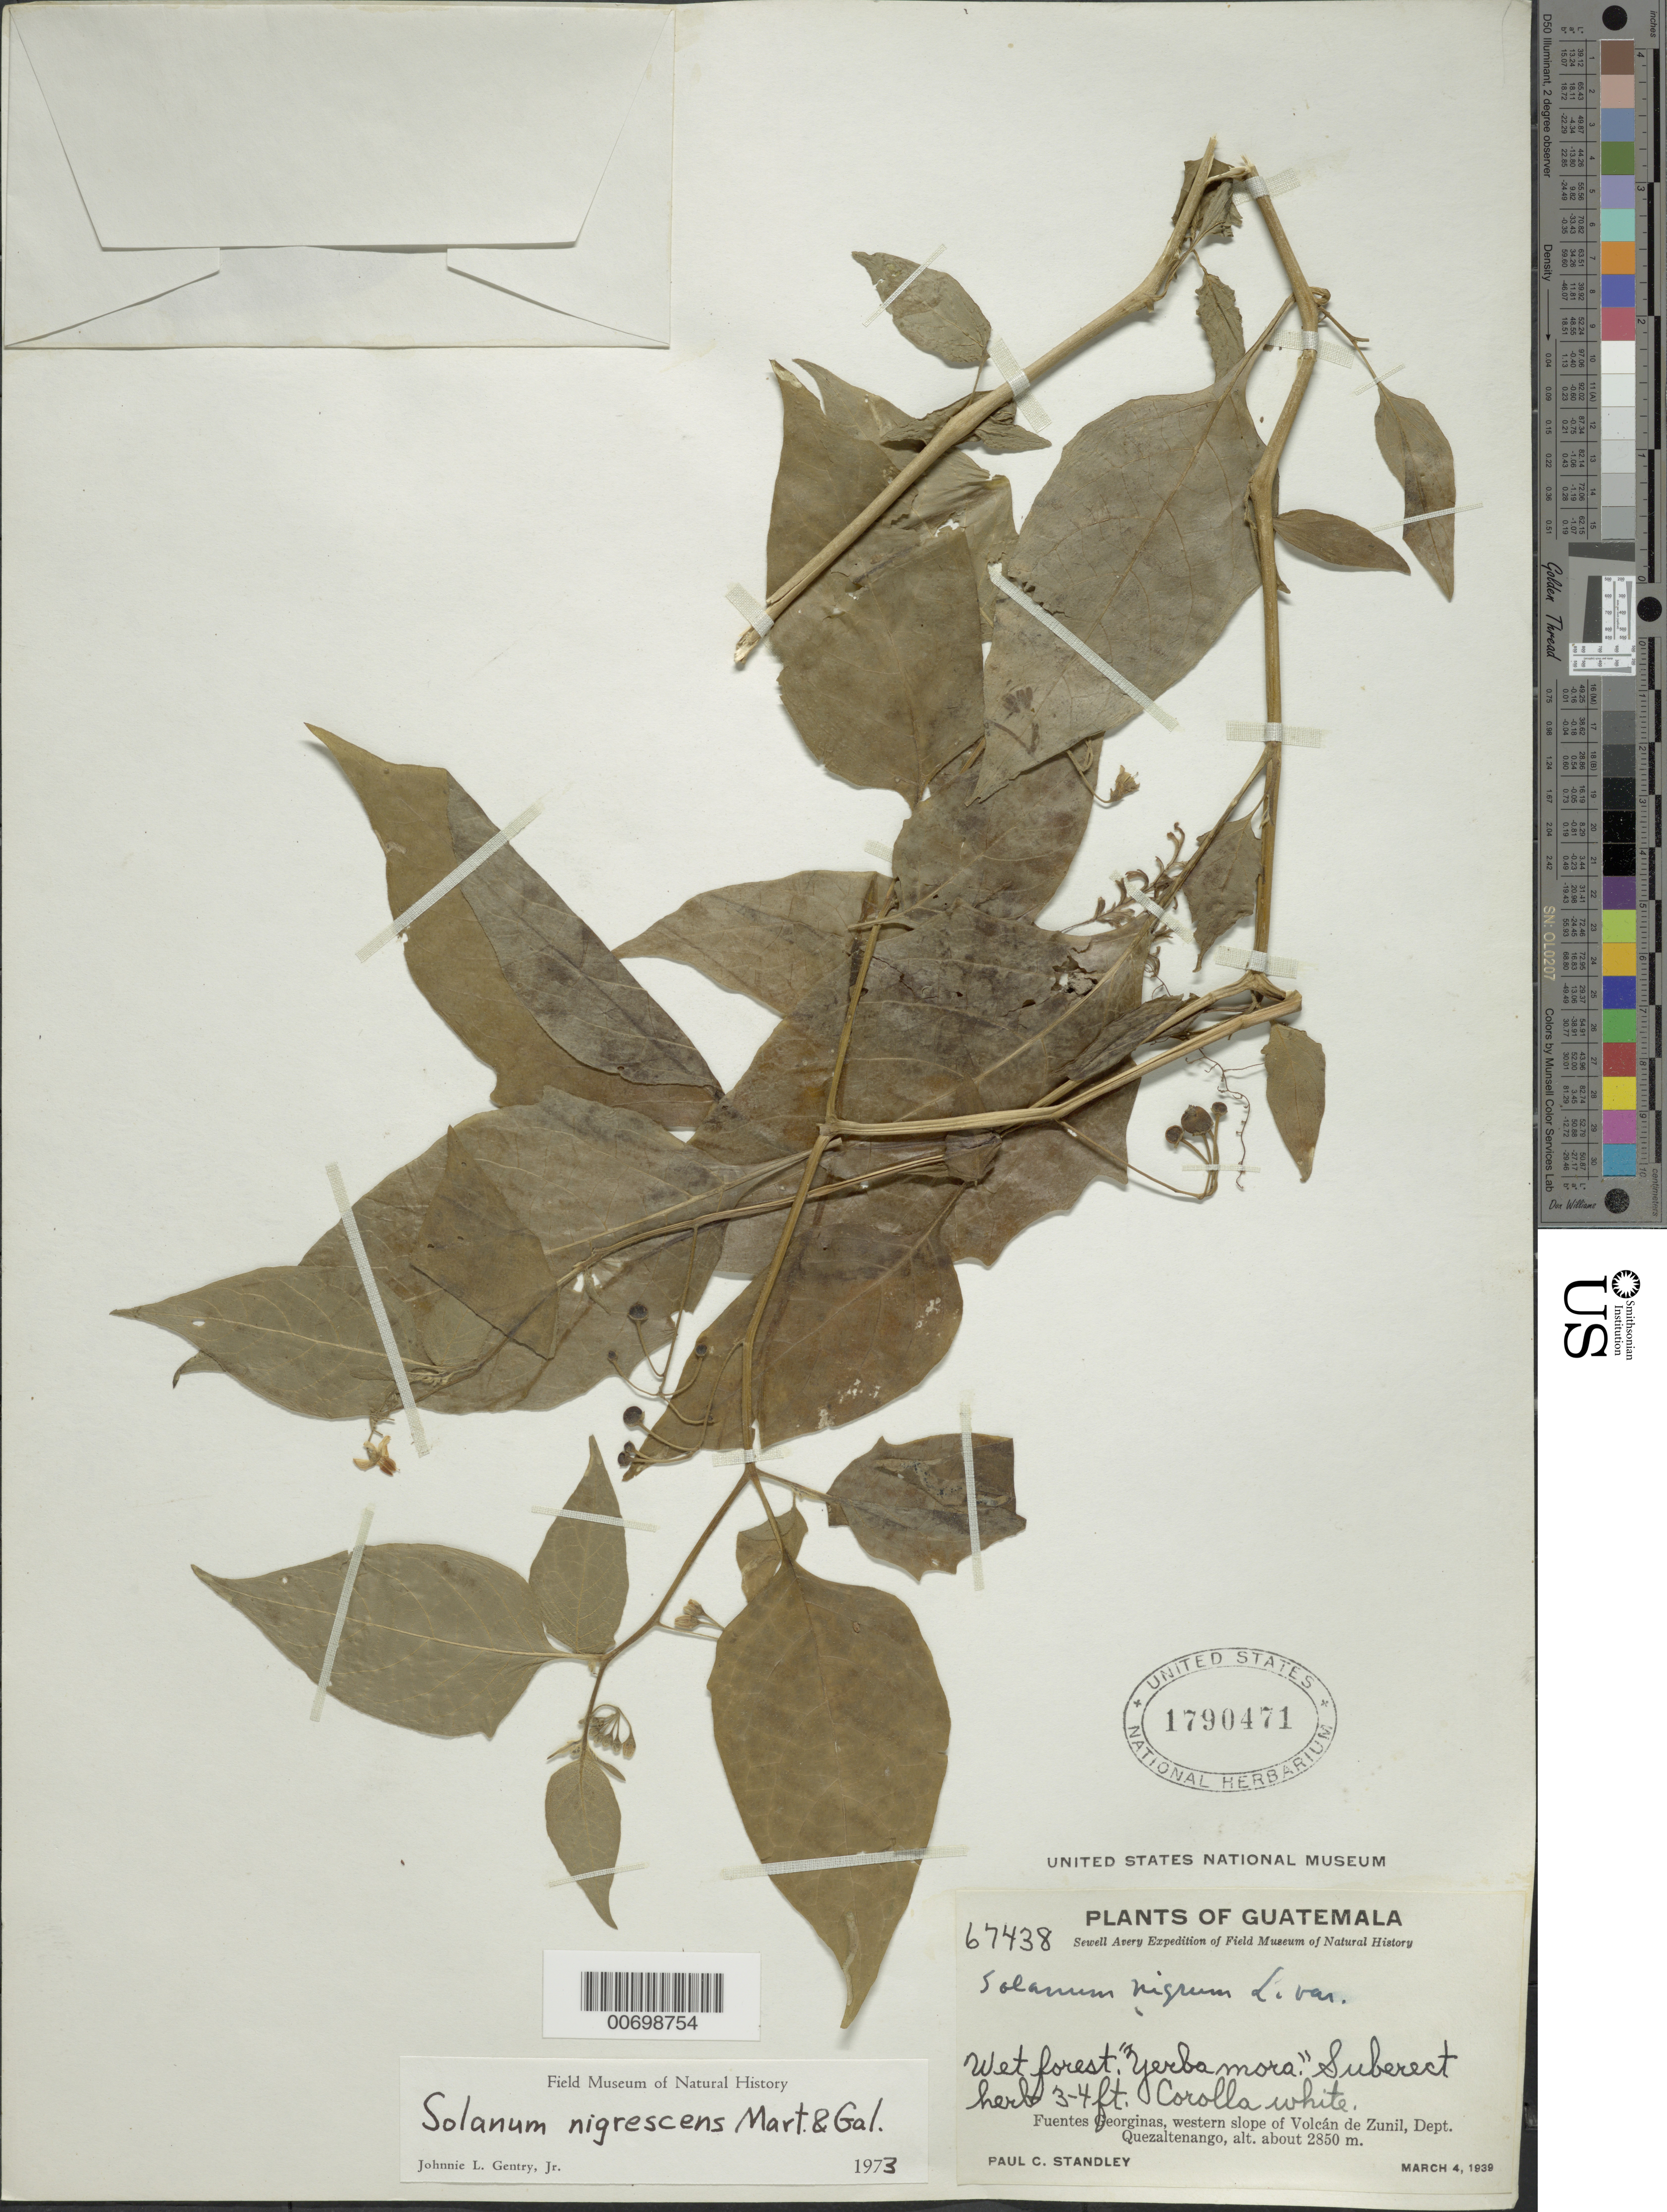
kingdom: Plantae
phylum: Tracheophyta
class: Magnoliopsida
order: Solanales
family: Solanaceae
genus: Solanum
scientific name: Solanum nigrescens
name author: M. Martens & Galeotti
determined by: Gentry, J. L.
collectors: P. C. Standley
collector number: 67438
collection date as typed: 04 Mar 1939 or 03 Apr 1939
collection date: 1939-03-04 or 1939-04-03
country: Guatemala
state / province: Quetzaltenango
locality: Fuentes Georginas, western slope of Volcan de Zunil.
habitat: Wet forest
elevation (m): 2850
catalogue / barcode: US 1790471